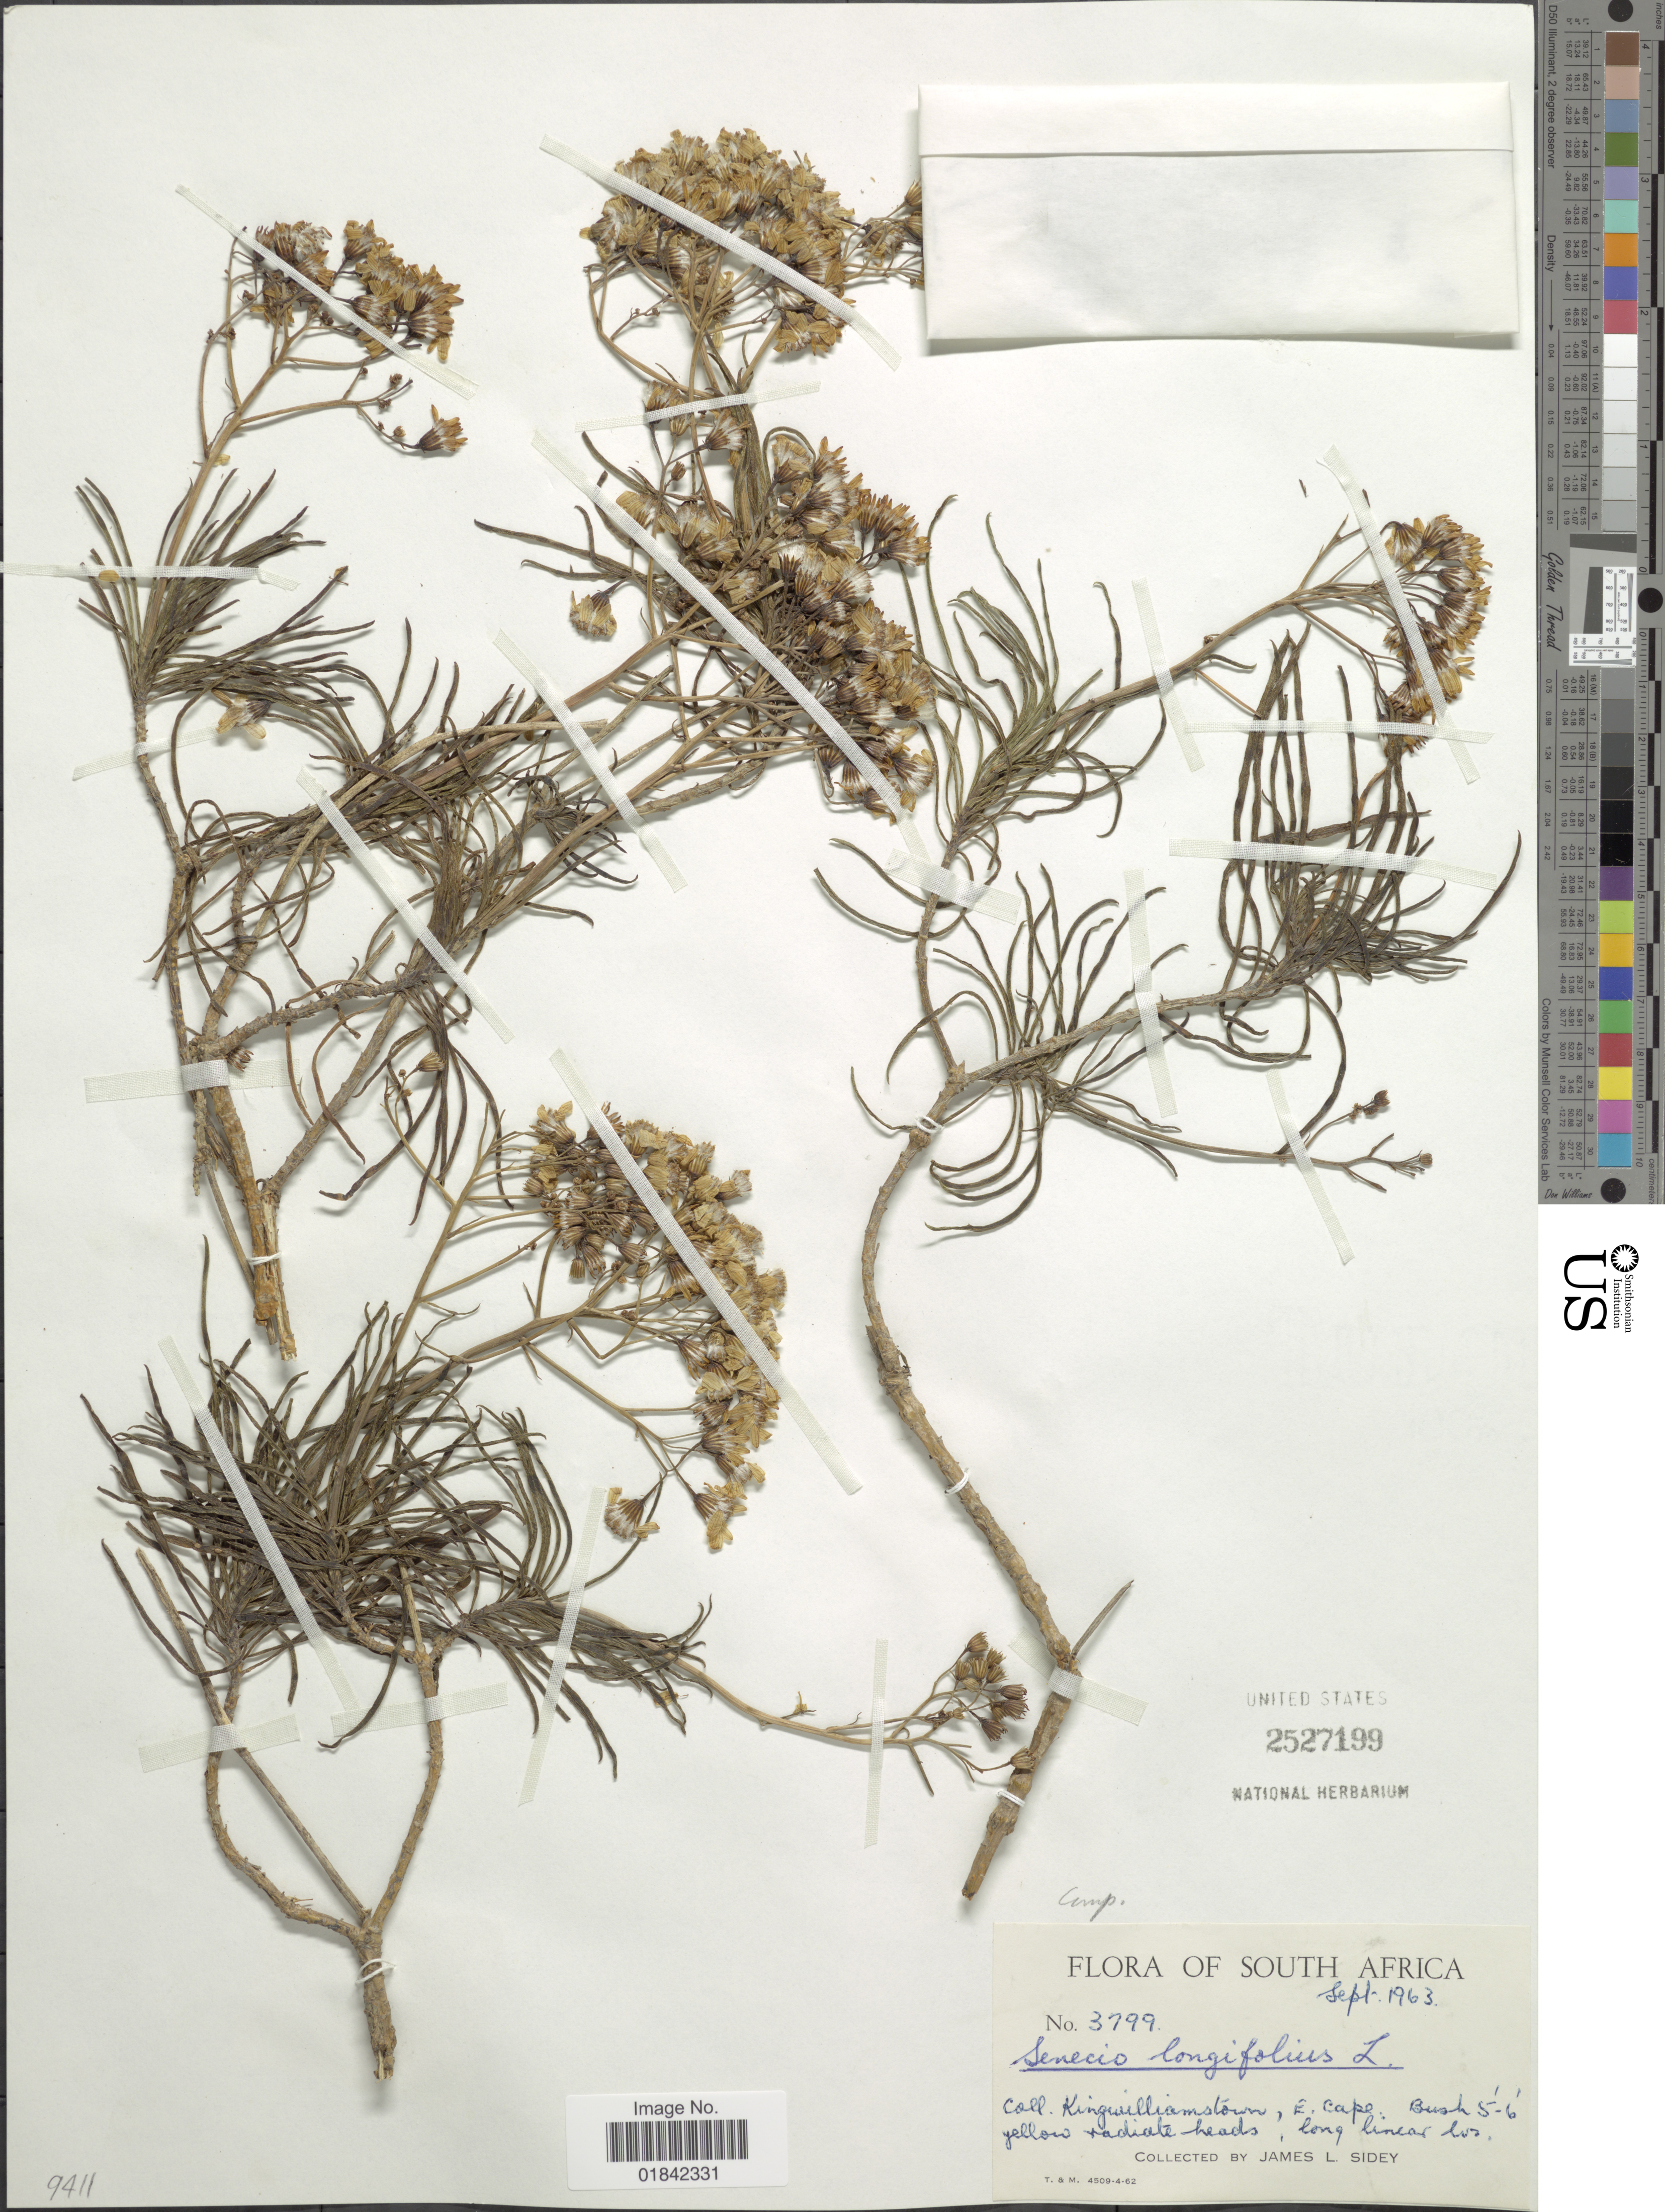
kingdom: Plantae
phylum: Tracheophyta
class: Magnoliopsida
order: Asterales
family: Asteraceae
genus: Senecio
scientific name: Senecio longifolius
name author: L.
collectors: J. L. Sidey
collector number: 3799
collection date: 1963-09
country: South Africa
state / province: Eastern Cape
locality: Kingwilliamstown, E. Cape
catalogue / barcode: US 2527199